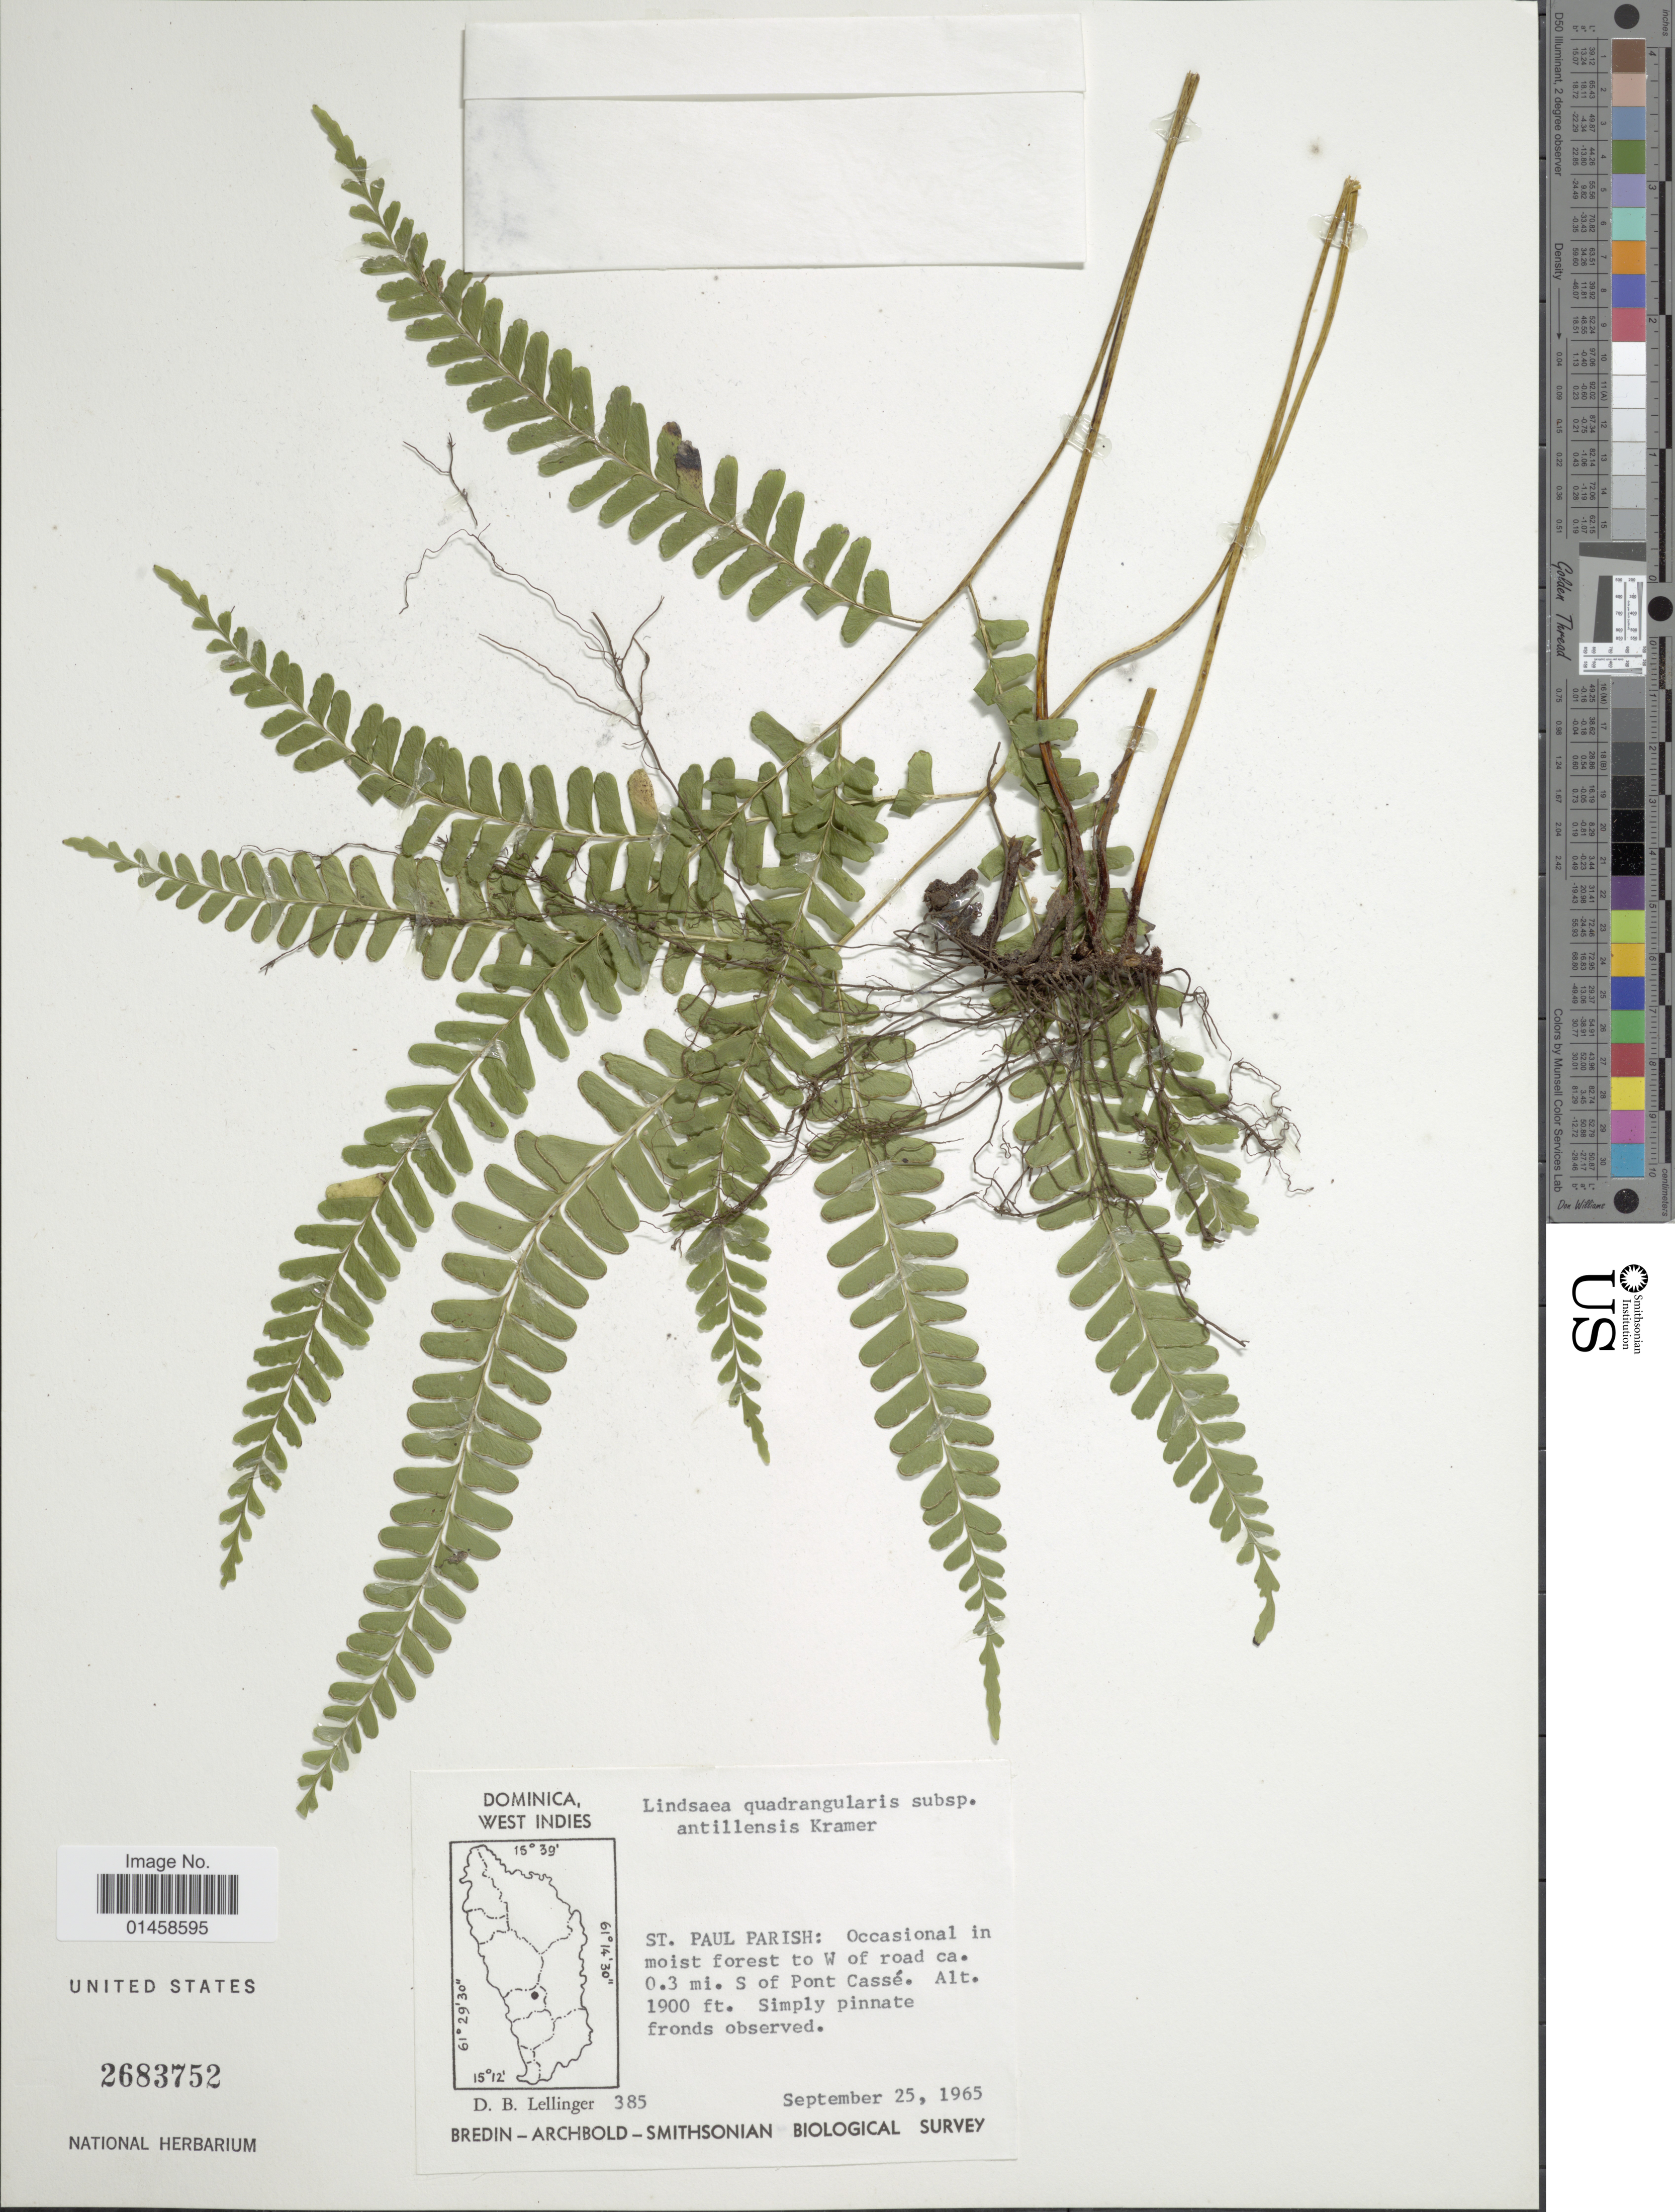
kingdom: Plantae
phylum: Tracheophyta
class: Polypodiopsida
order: Polypodiales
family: Lindsaeaceae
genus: Lindsaea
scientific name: Lindsaea quadrangularis subsp. antillensis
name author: K.U. Kramer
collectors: D. B. Lellinger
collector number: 385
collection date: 1965-09-25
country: Dominica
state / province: St. Paul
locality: Occasional in moist forest to W of road ca. o.3 mi. S of Pont Cassé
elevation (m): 579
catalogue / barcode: US 2683752